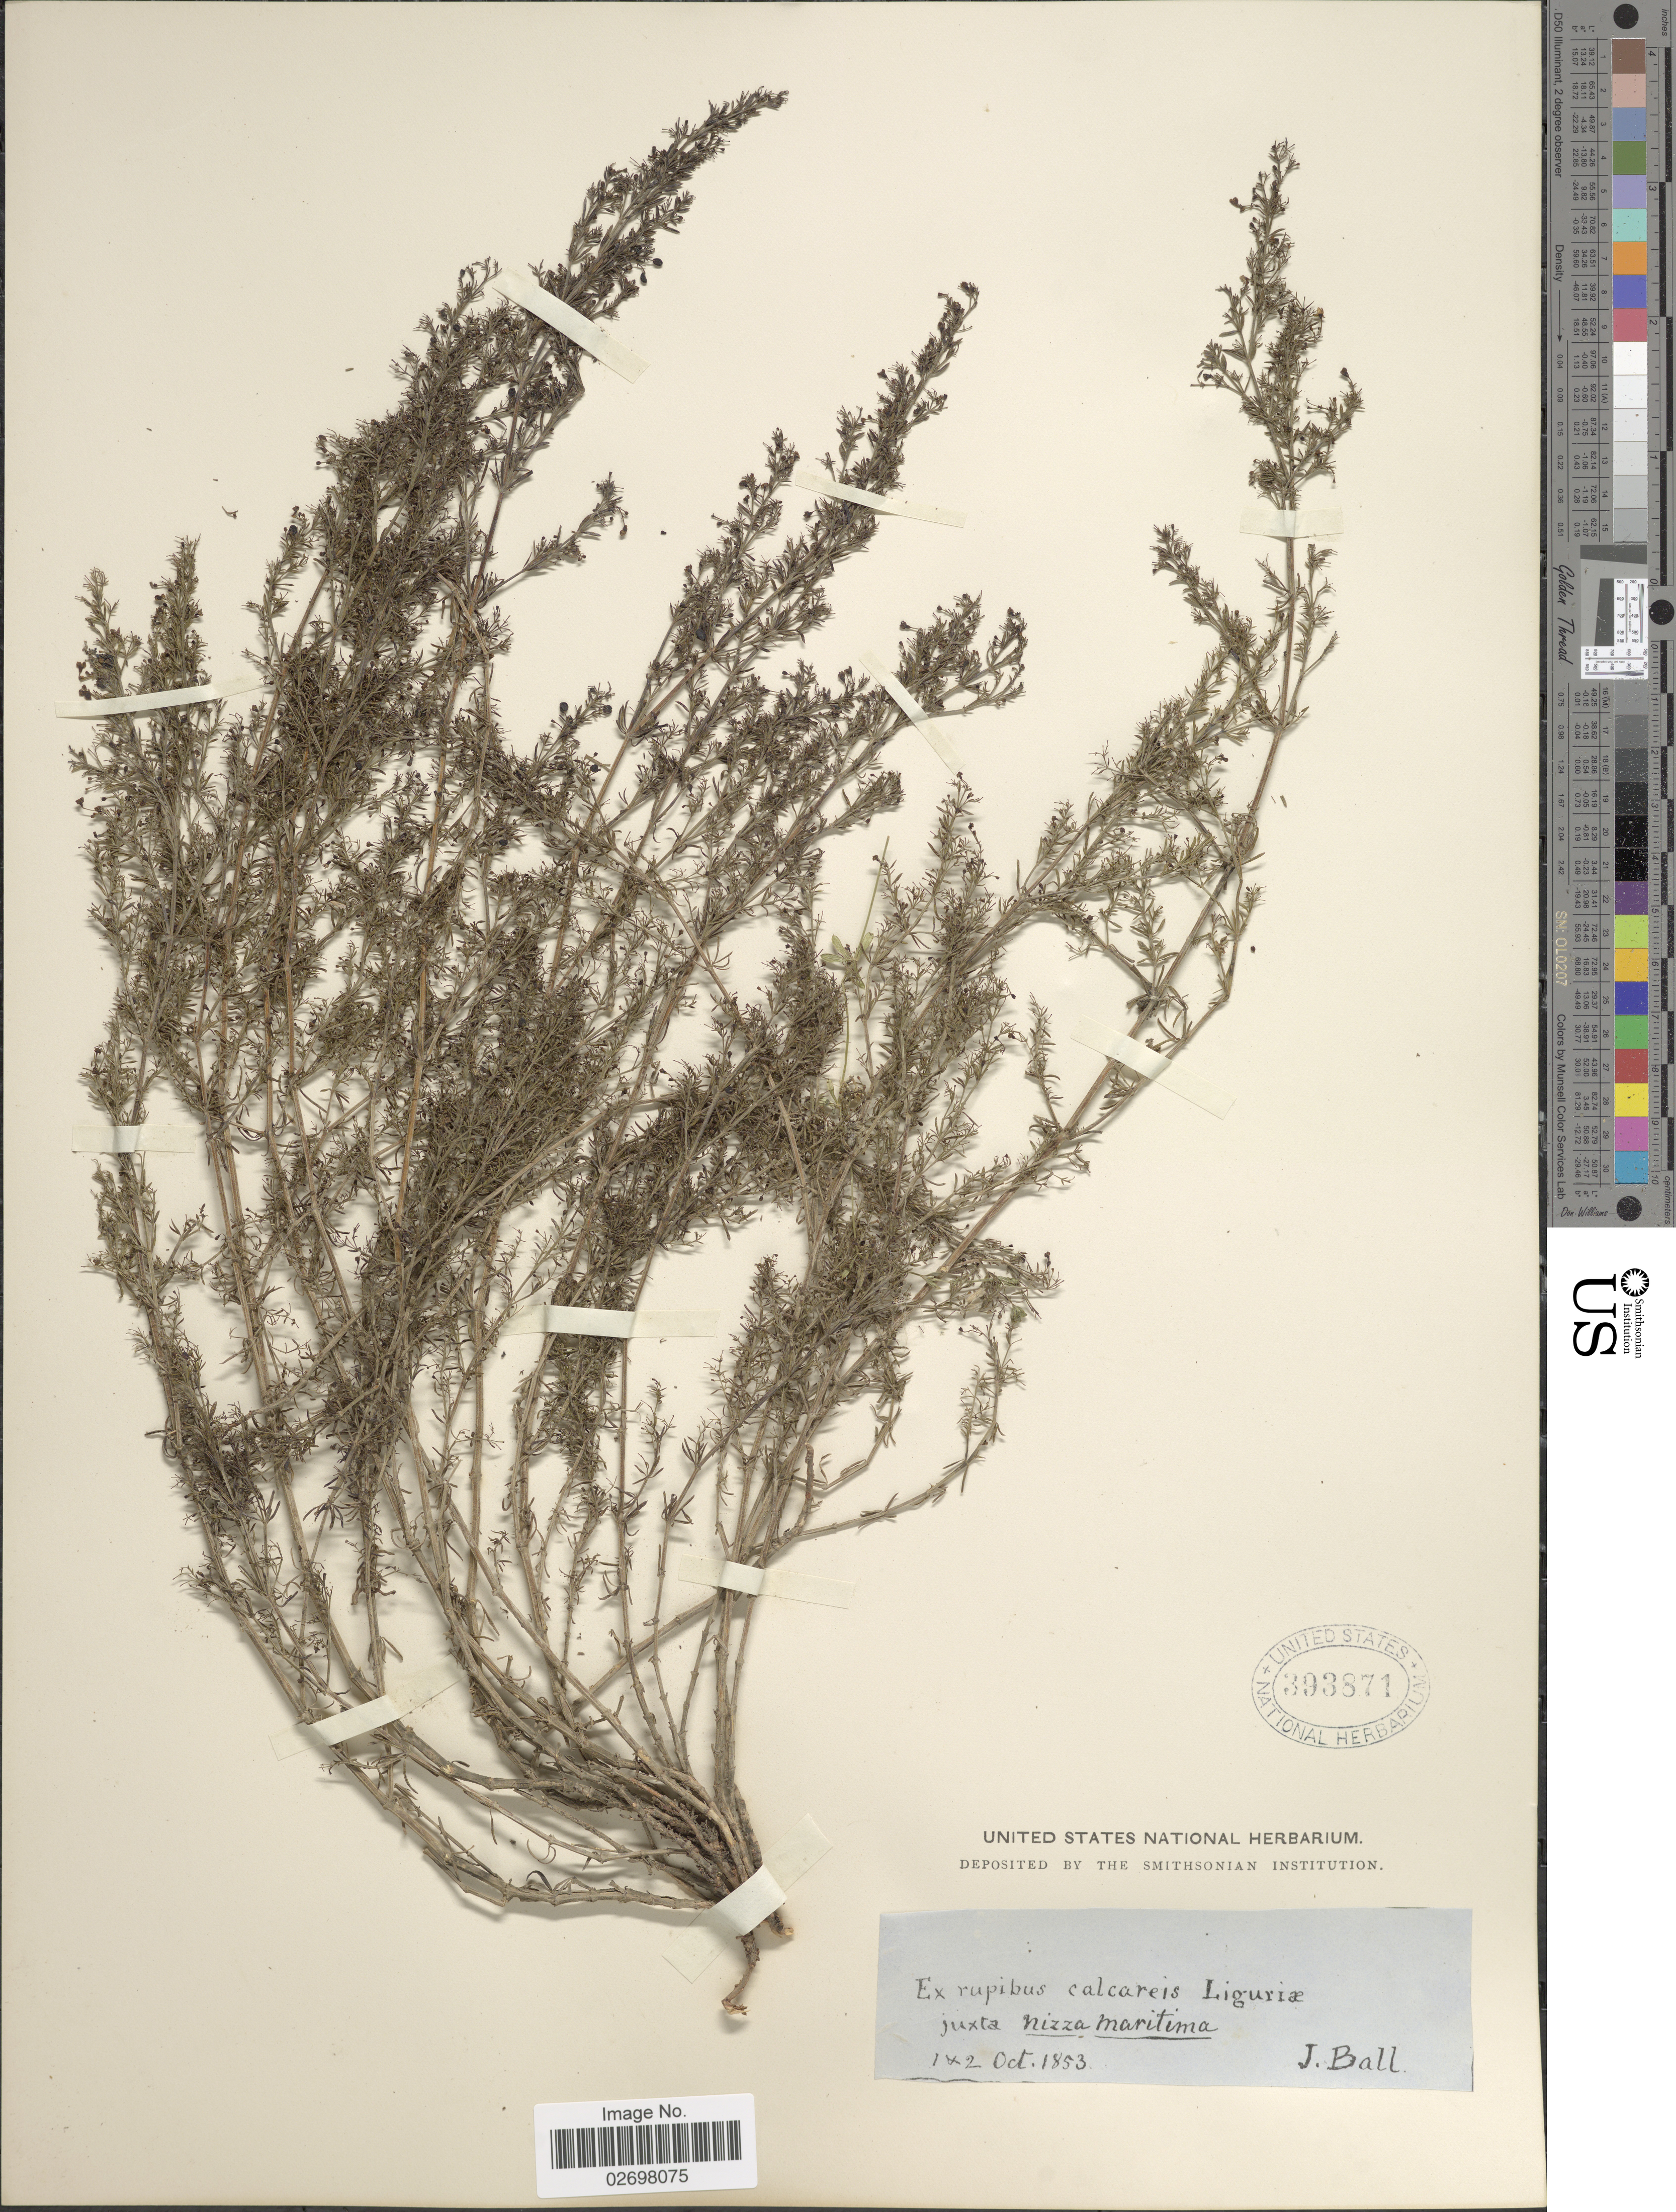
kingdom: Plantae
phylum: Tracheophyta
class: Magnoliopsida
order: Gentianales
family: Rubiaceae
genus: Galium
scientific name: Galium sp.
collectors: J. Ball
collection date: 1853-10-01/1853-10-02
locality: Rupibus calcareis Liguriæ juxta Nizza Maritima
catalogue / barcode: US 393871